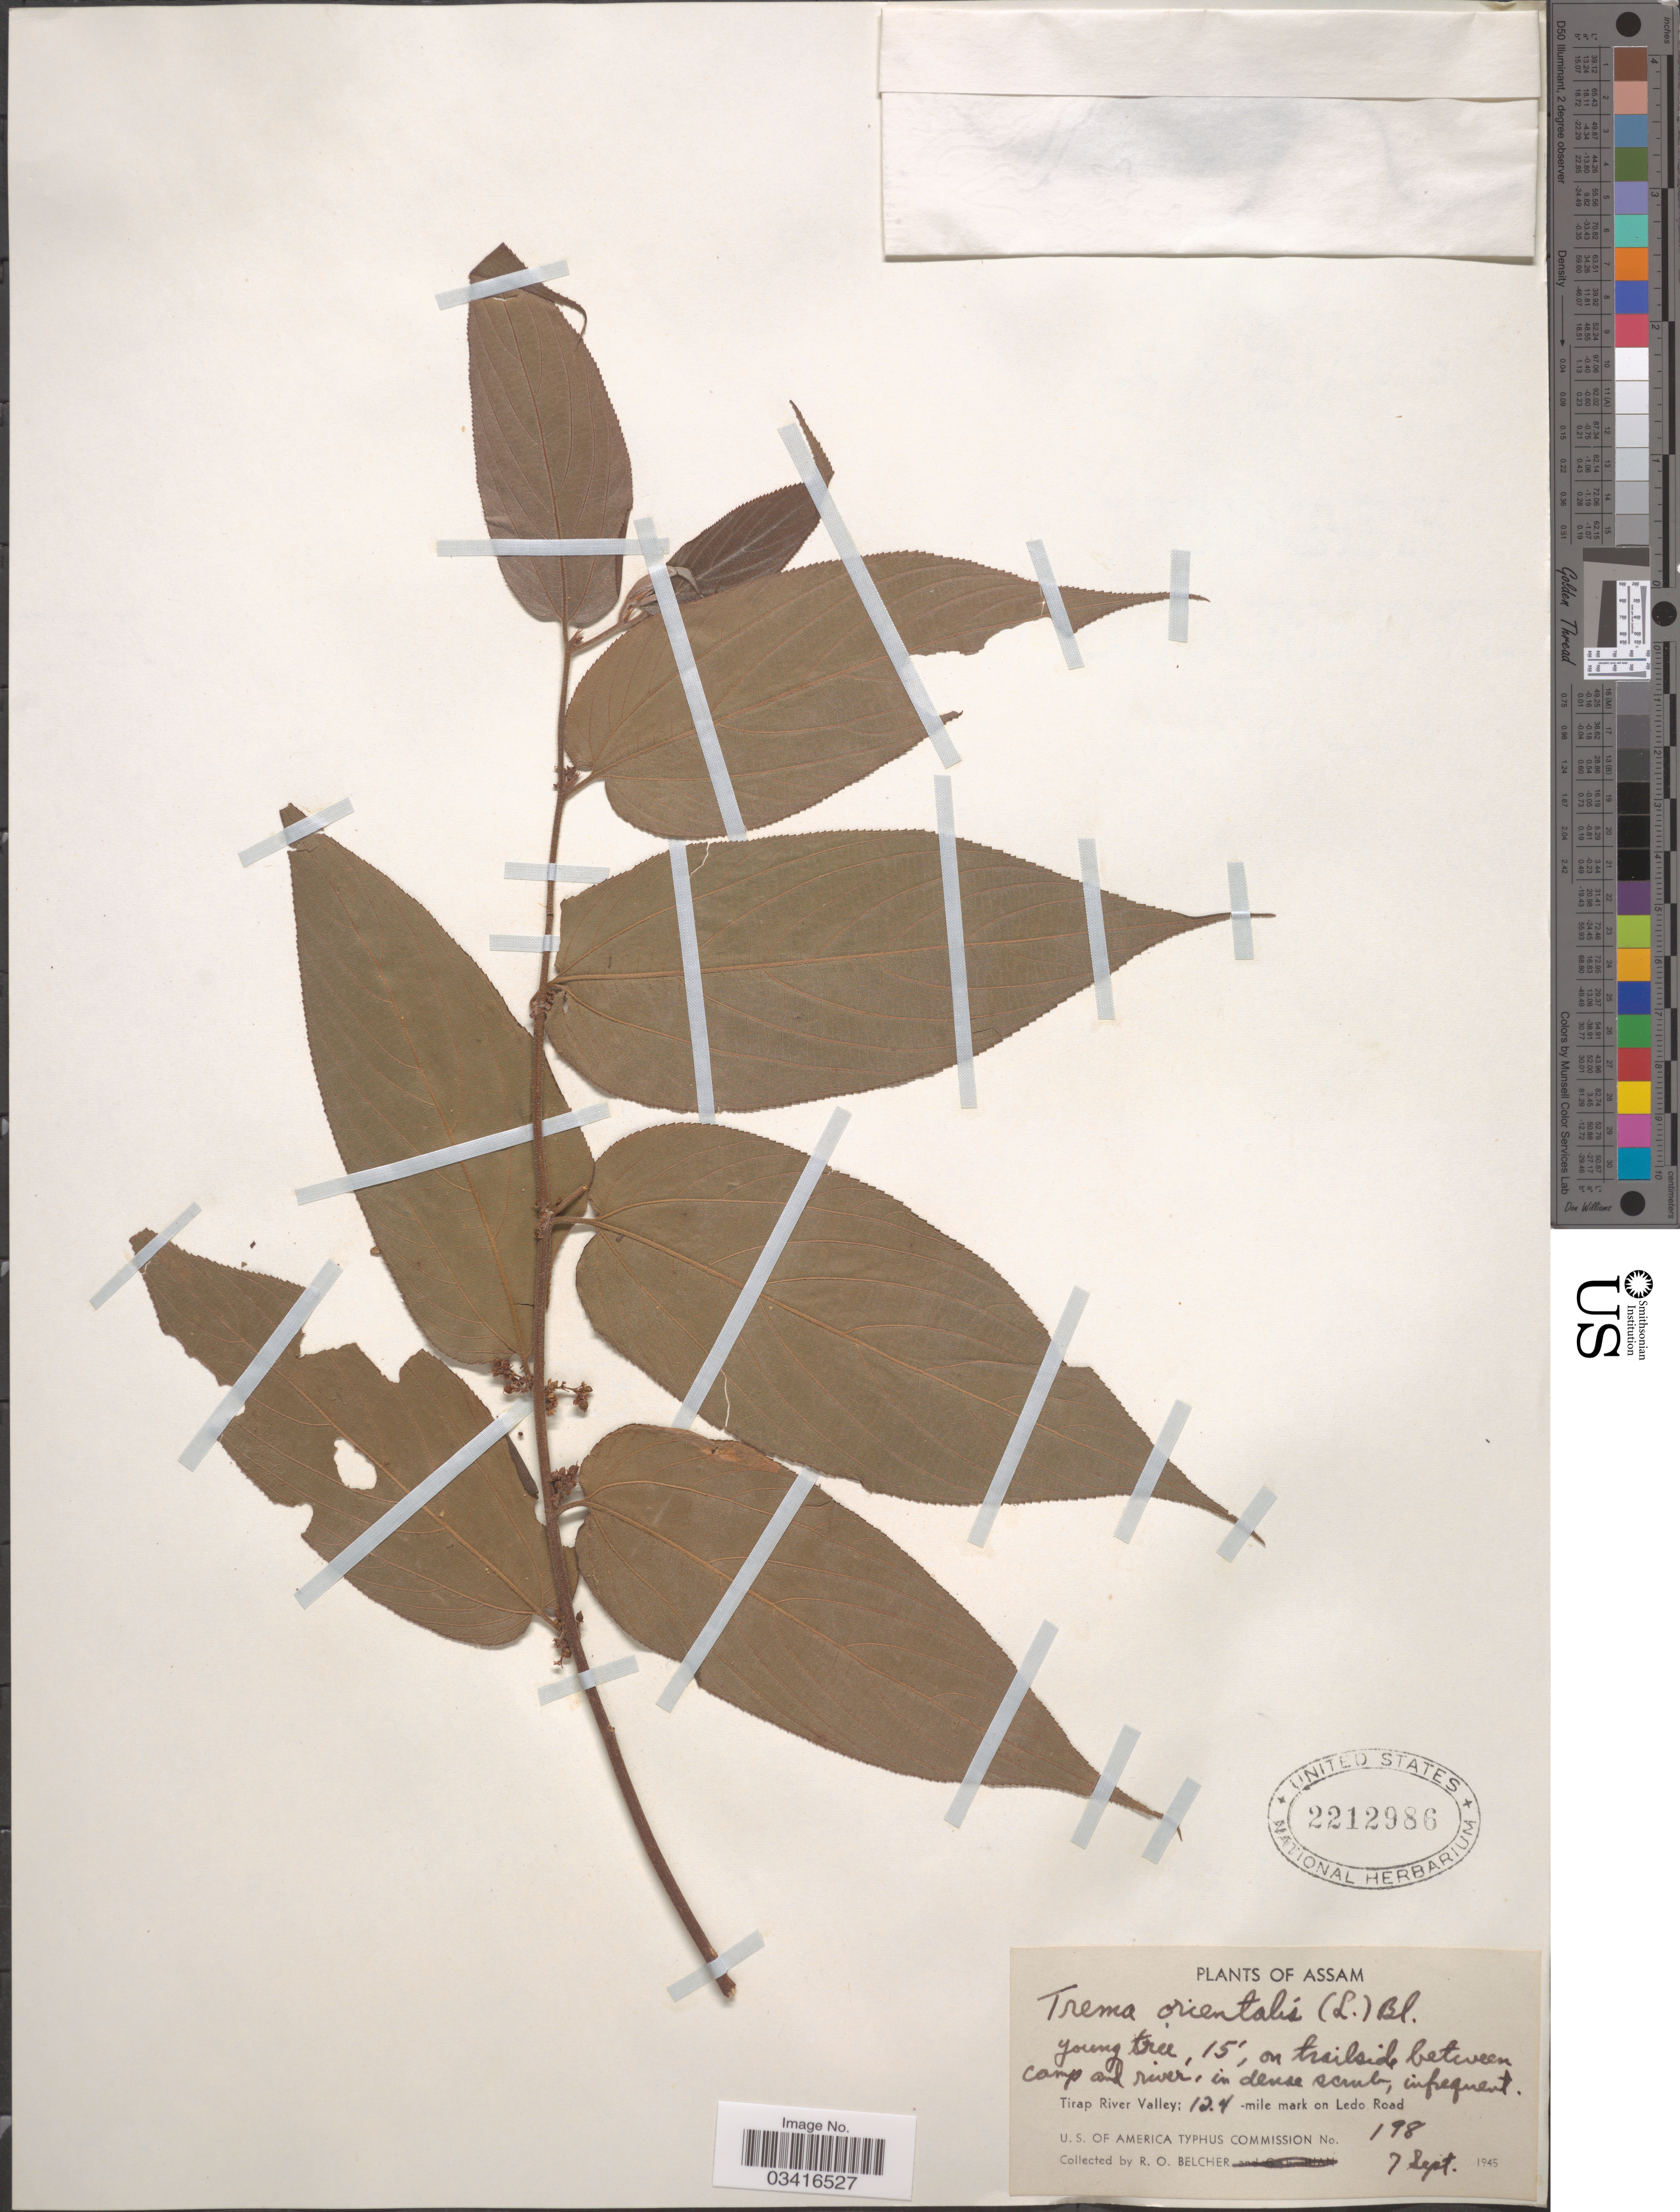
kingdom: Plantae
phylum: Tracheophyta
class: Magnoliopsida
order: Rosales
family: Cannabaceae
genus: Trema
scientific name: Trema orientale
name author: (L.) Blume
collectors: R. Belcher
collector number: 198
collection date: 1945-09-07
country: India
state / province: Assam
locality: On trailside between Camp and river, in dense scrub, infrequent. Tirap River Valley: 12.4 -mile mark on Ledo Road.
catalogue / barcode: US 2212986